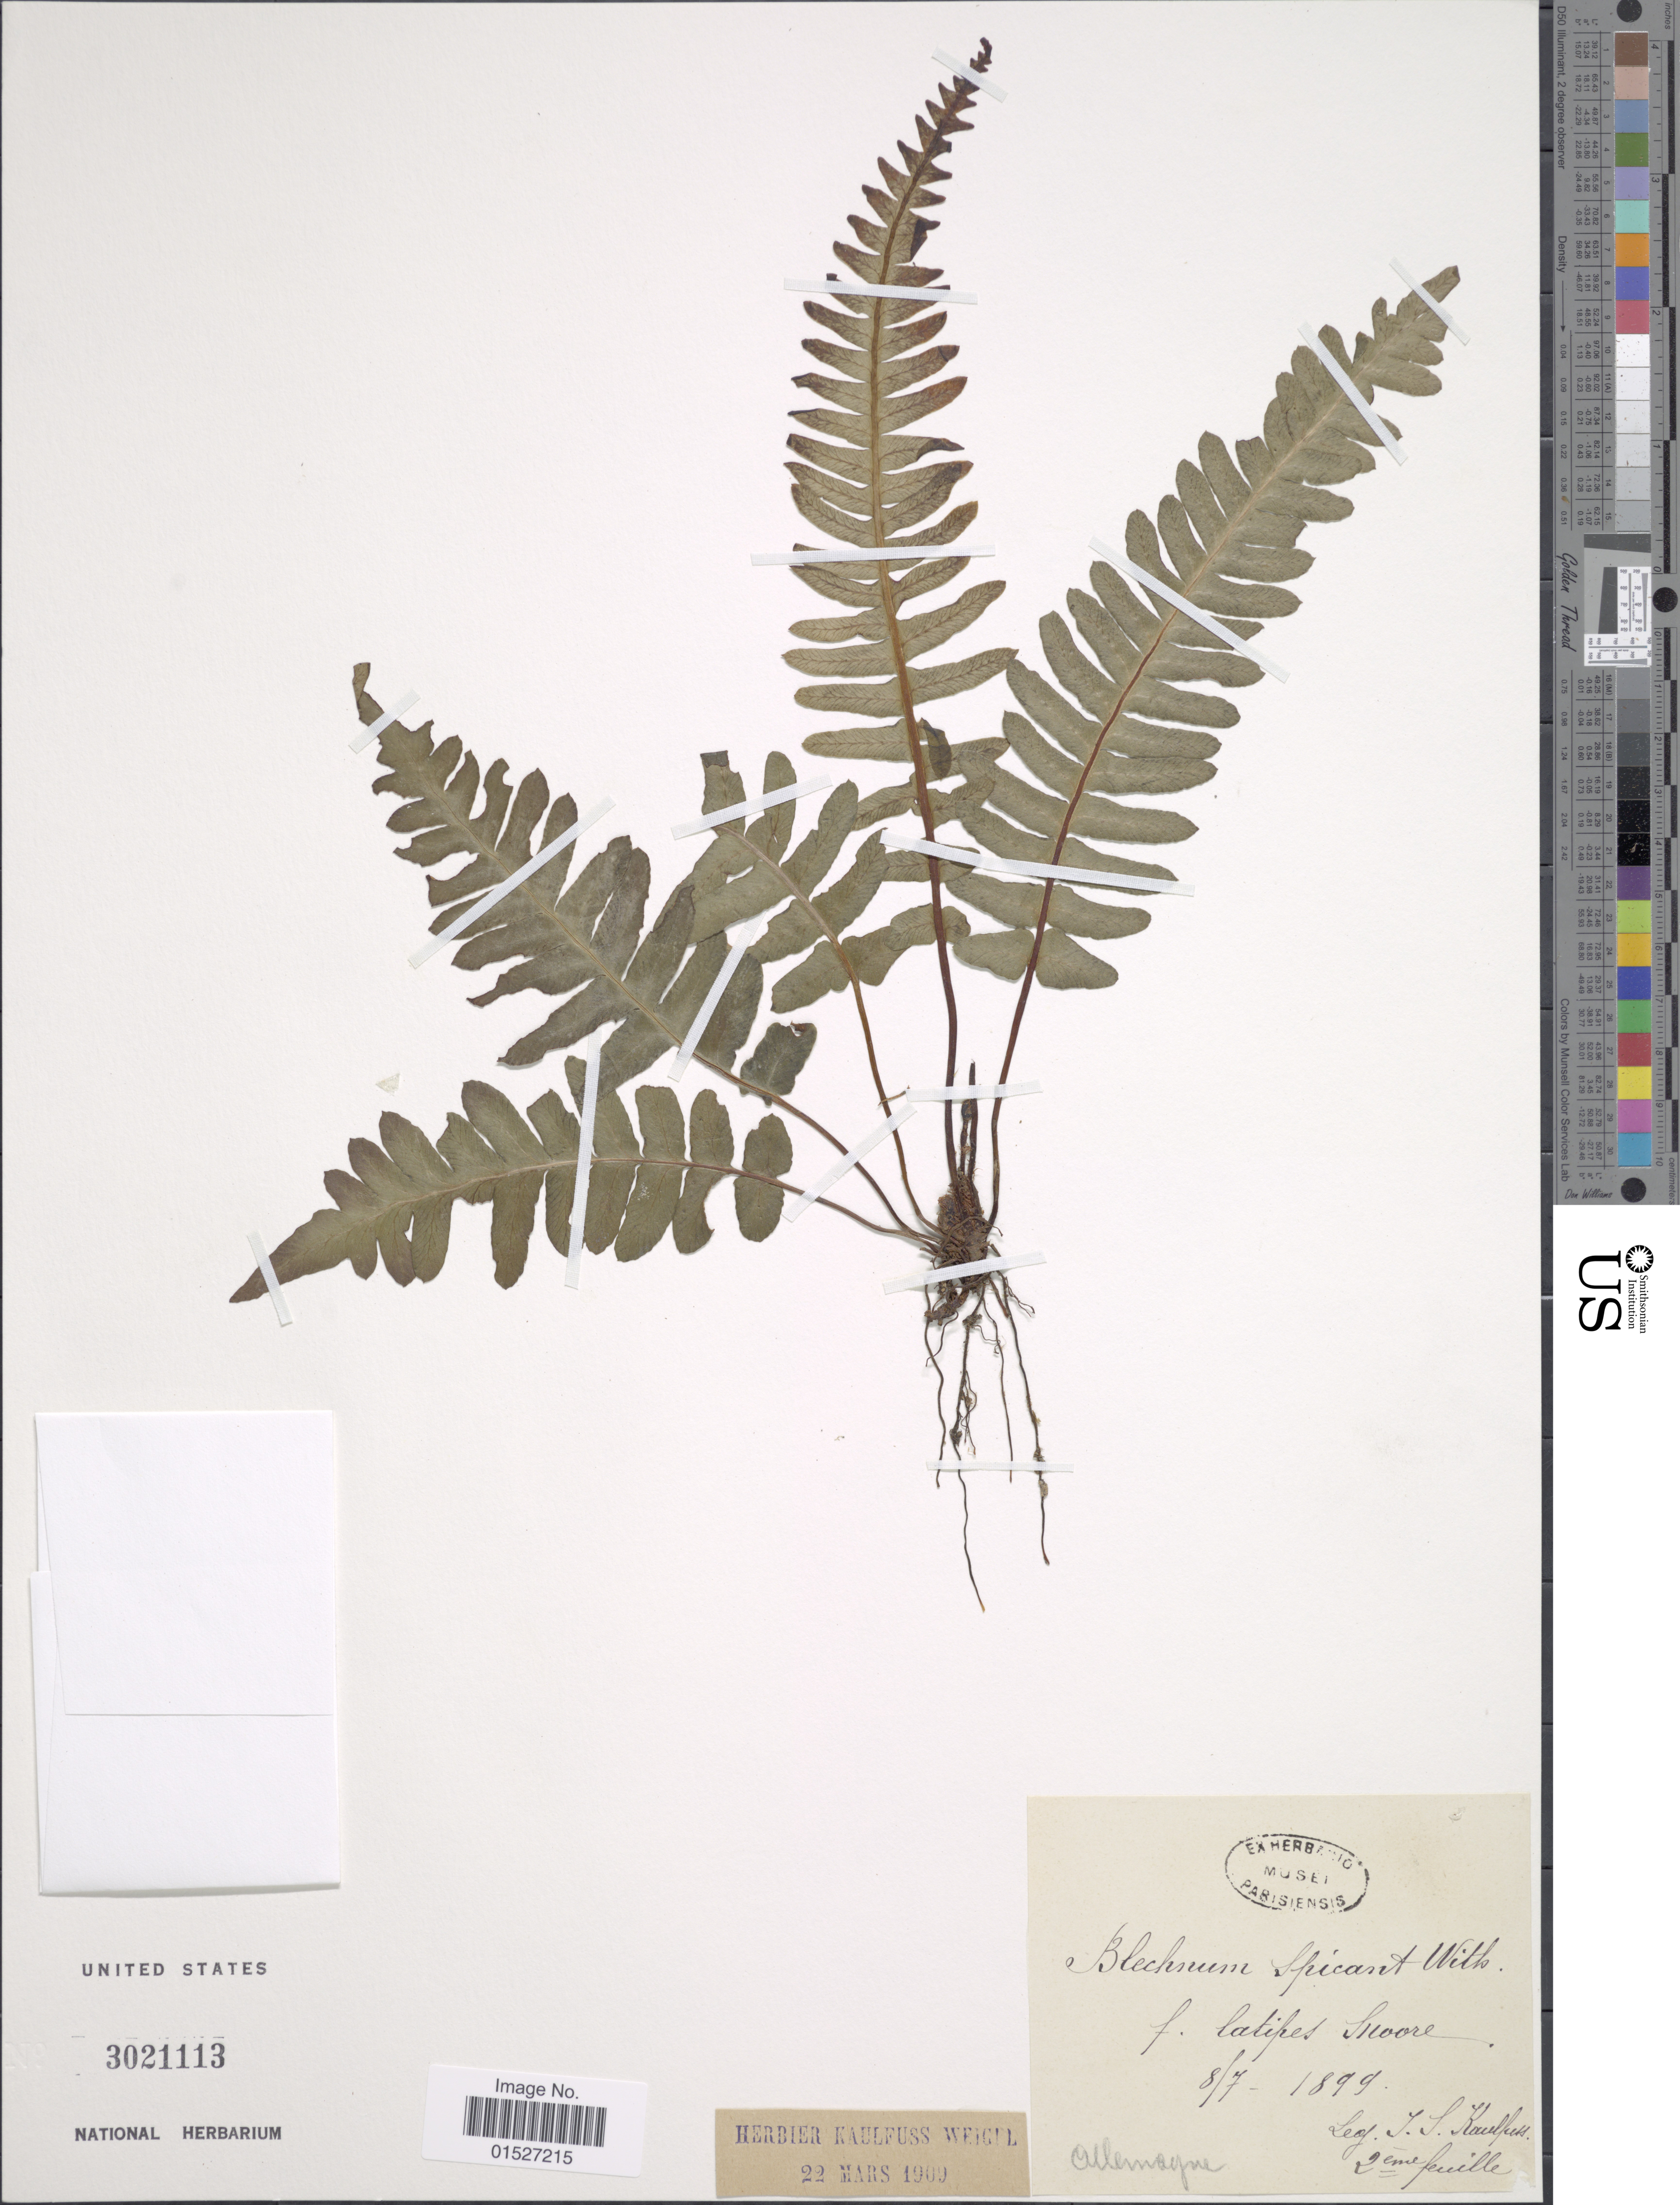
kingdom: Plantae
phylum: Tracheophyta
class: Polypodiopsida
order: Polypodiales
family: Blechnaceae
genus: Blechnum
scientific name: Blechnum spicant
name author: (L.) Sm.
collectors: J. S. Kaulfuss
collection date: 1899-07-08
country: Germany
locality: Allemagne.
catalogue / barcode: US 3021113